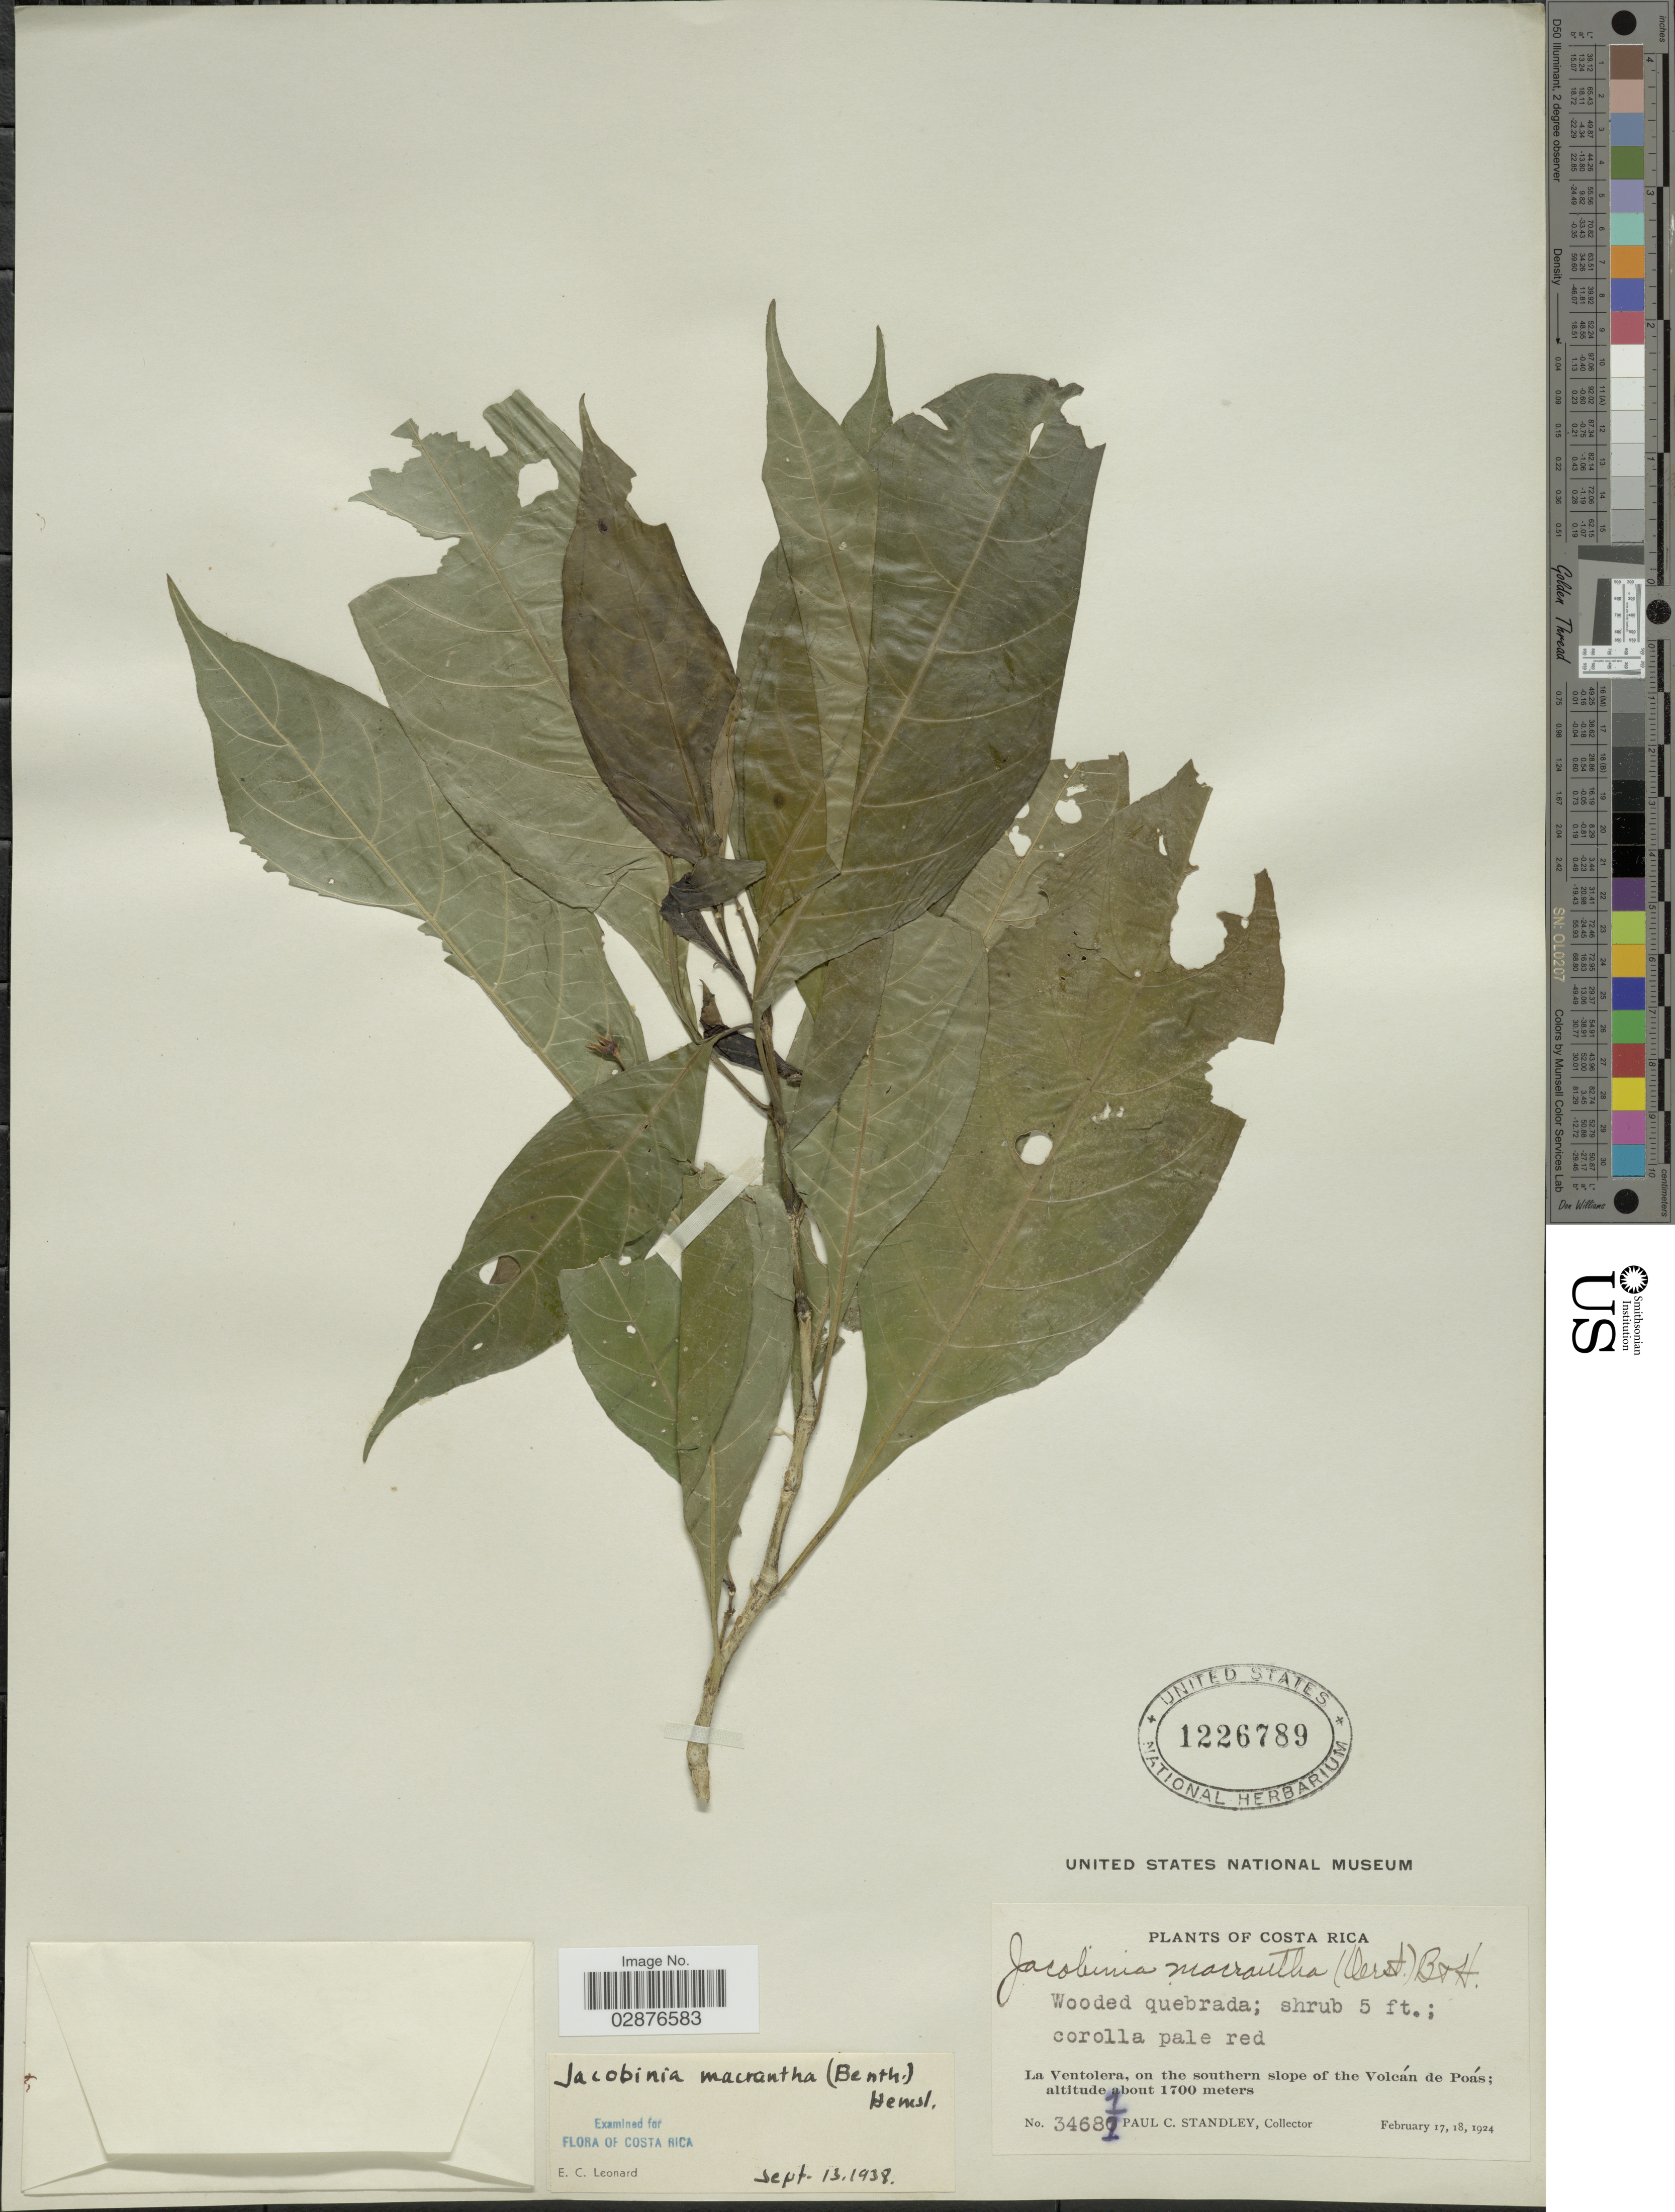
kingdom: Plantae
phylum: Tracheophyta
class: Magnoliopsida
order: Lamiales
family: Acanthaceae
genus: Justicia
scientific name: Justicia macrantha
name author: Benth.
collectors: P. C. Standley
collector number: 346811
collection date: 1924-02-17/1924-02-18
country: Costa Rica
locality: La Ventolera, on the southern slope of Volcán de Poás.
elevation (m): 1700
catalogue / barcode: US 1226789